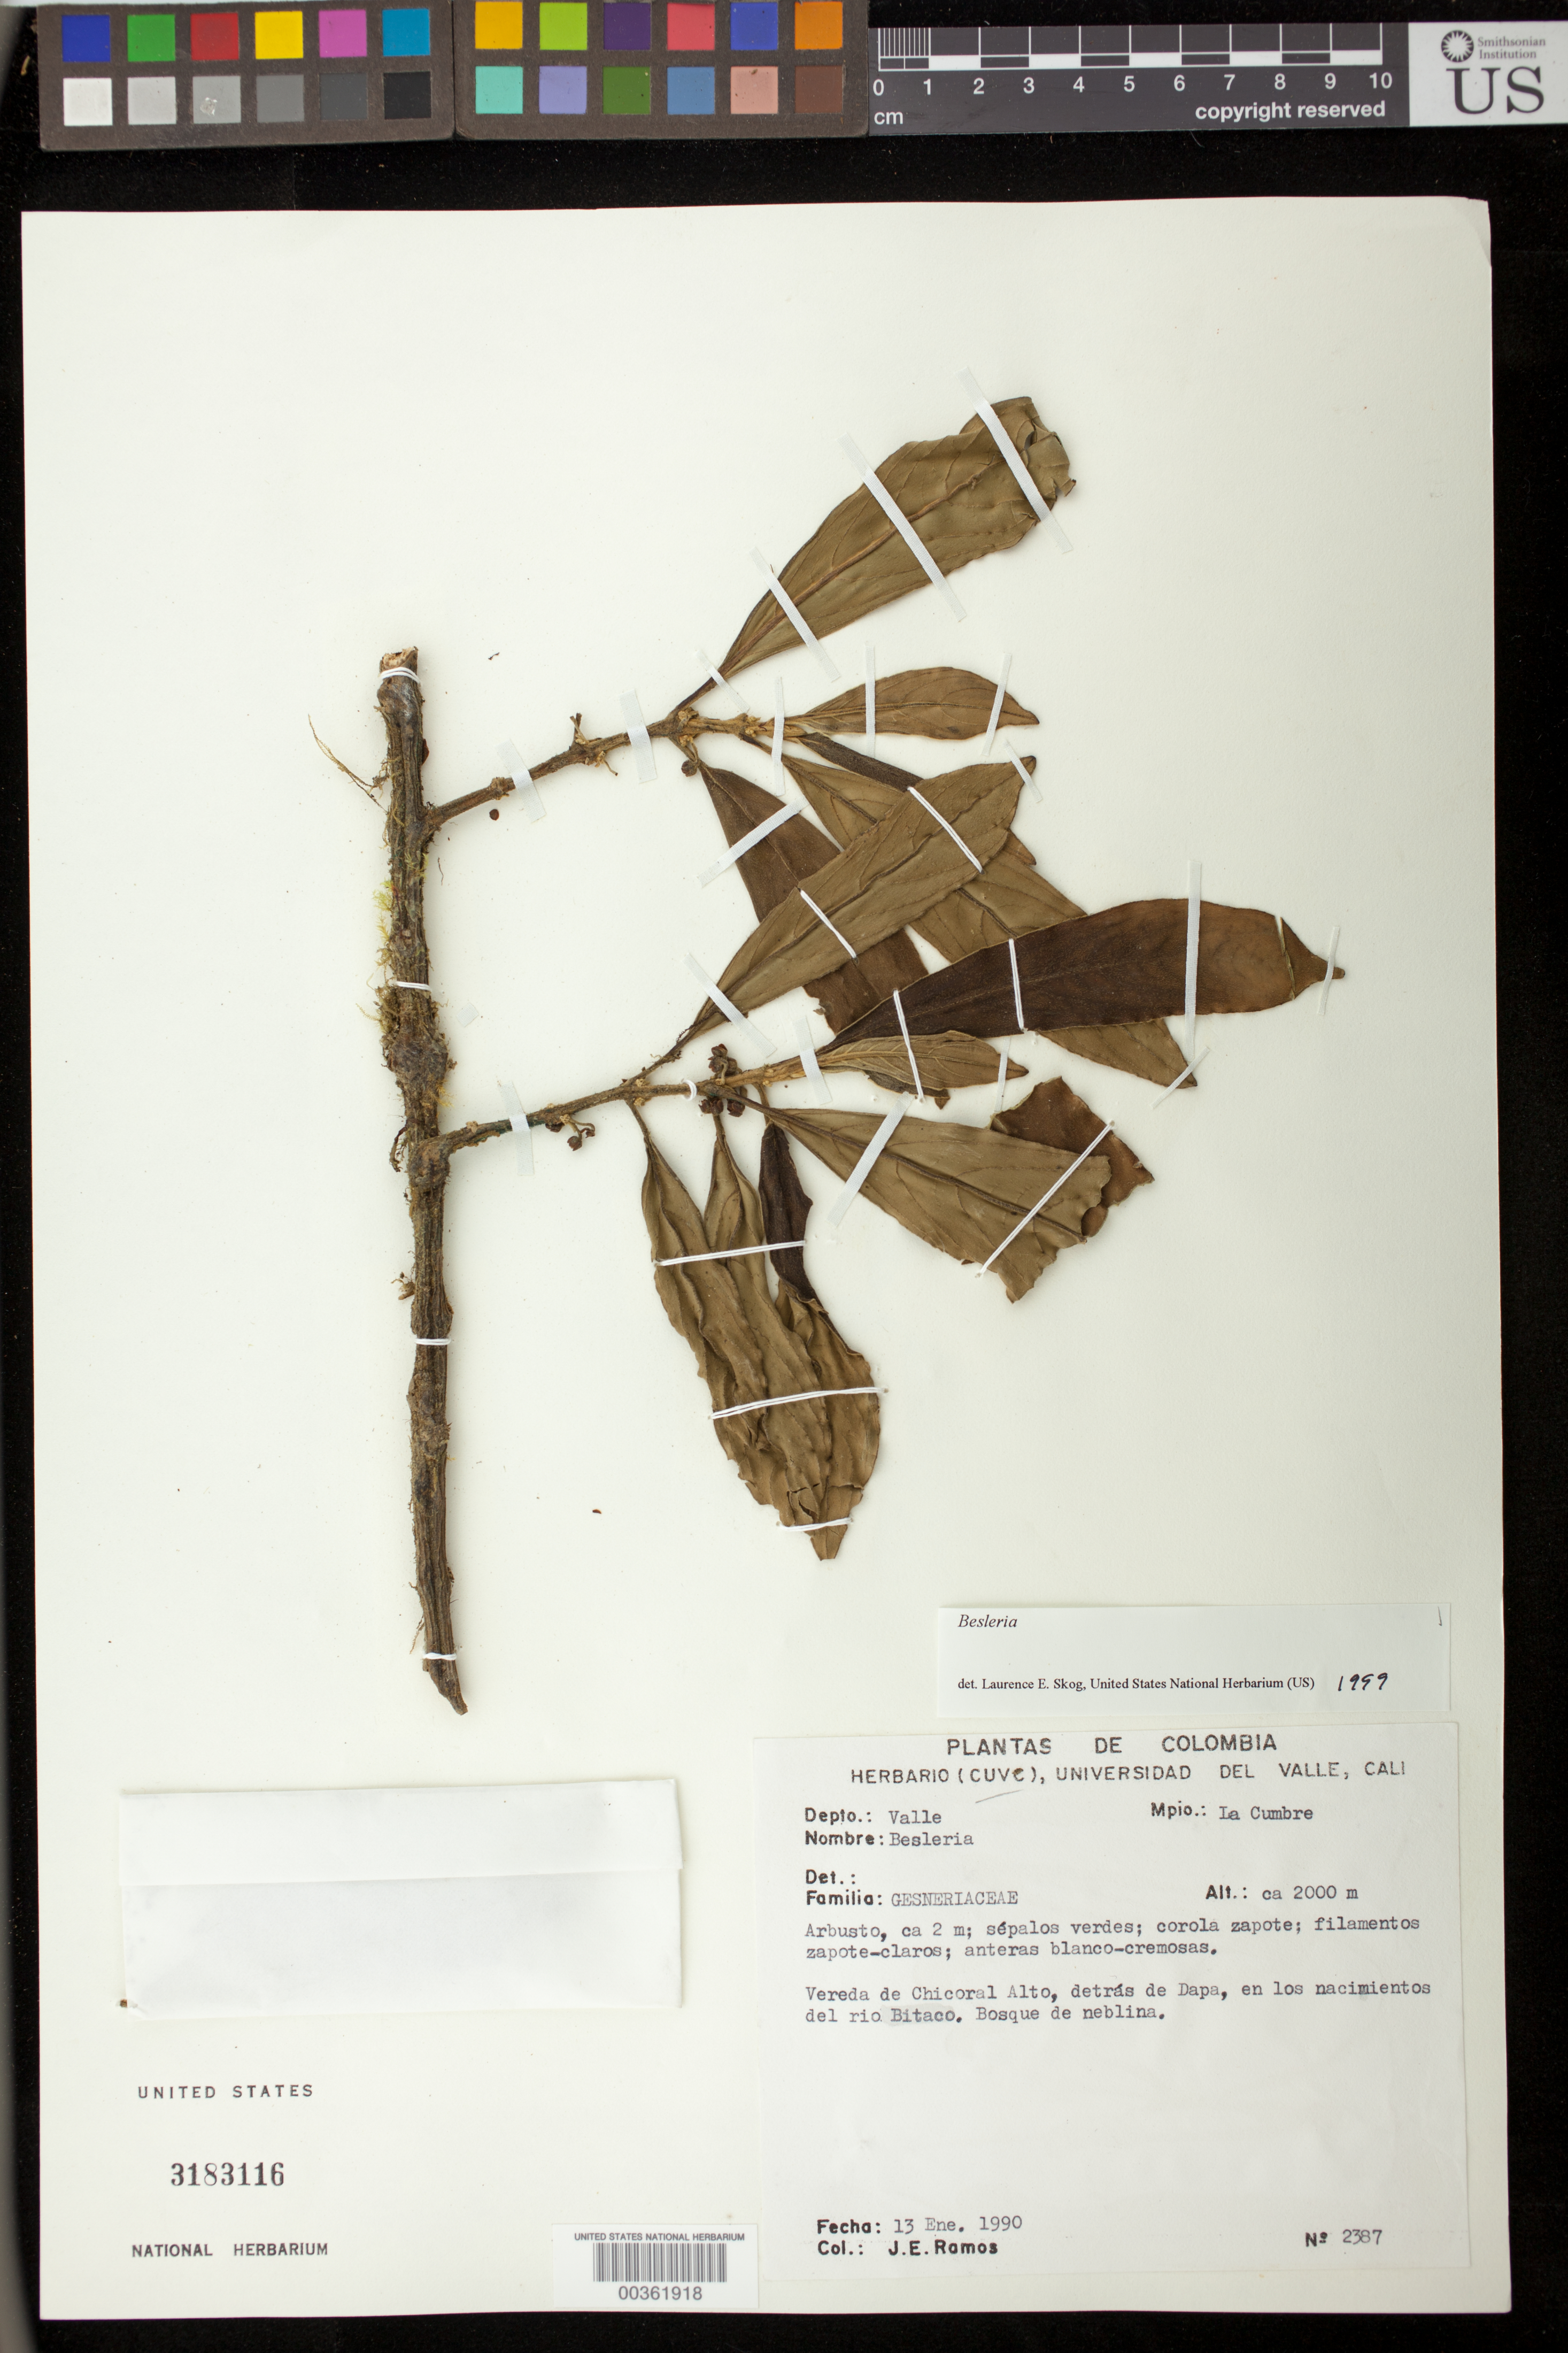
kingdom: Plantae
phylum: Tracheophyta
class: Magnoliopsida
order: Lamiales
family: Gesneriaceae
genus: Besleria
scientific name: Besleria sp.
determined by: Skog, Laurence E.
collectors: J. E. Ramos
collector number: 2387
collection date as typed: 13 Jan 1990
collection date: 1990-01-13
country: Colombia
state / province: Valle del Cauca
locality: Mpio. La Cumbre; Vereda de Chicoral Alto, detrás de Dapa, en los nacimientos del rio Bitaco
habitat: Bosque de neblina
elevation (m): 2000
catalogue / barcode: US 3183116